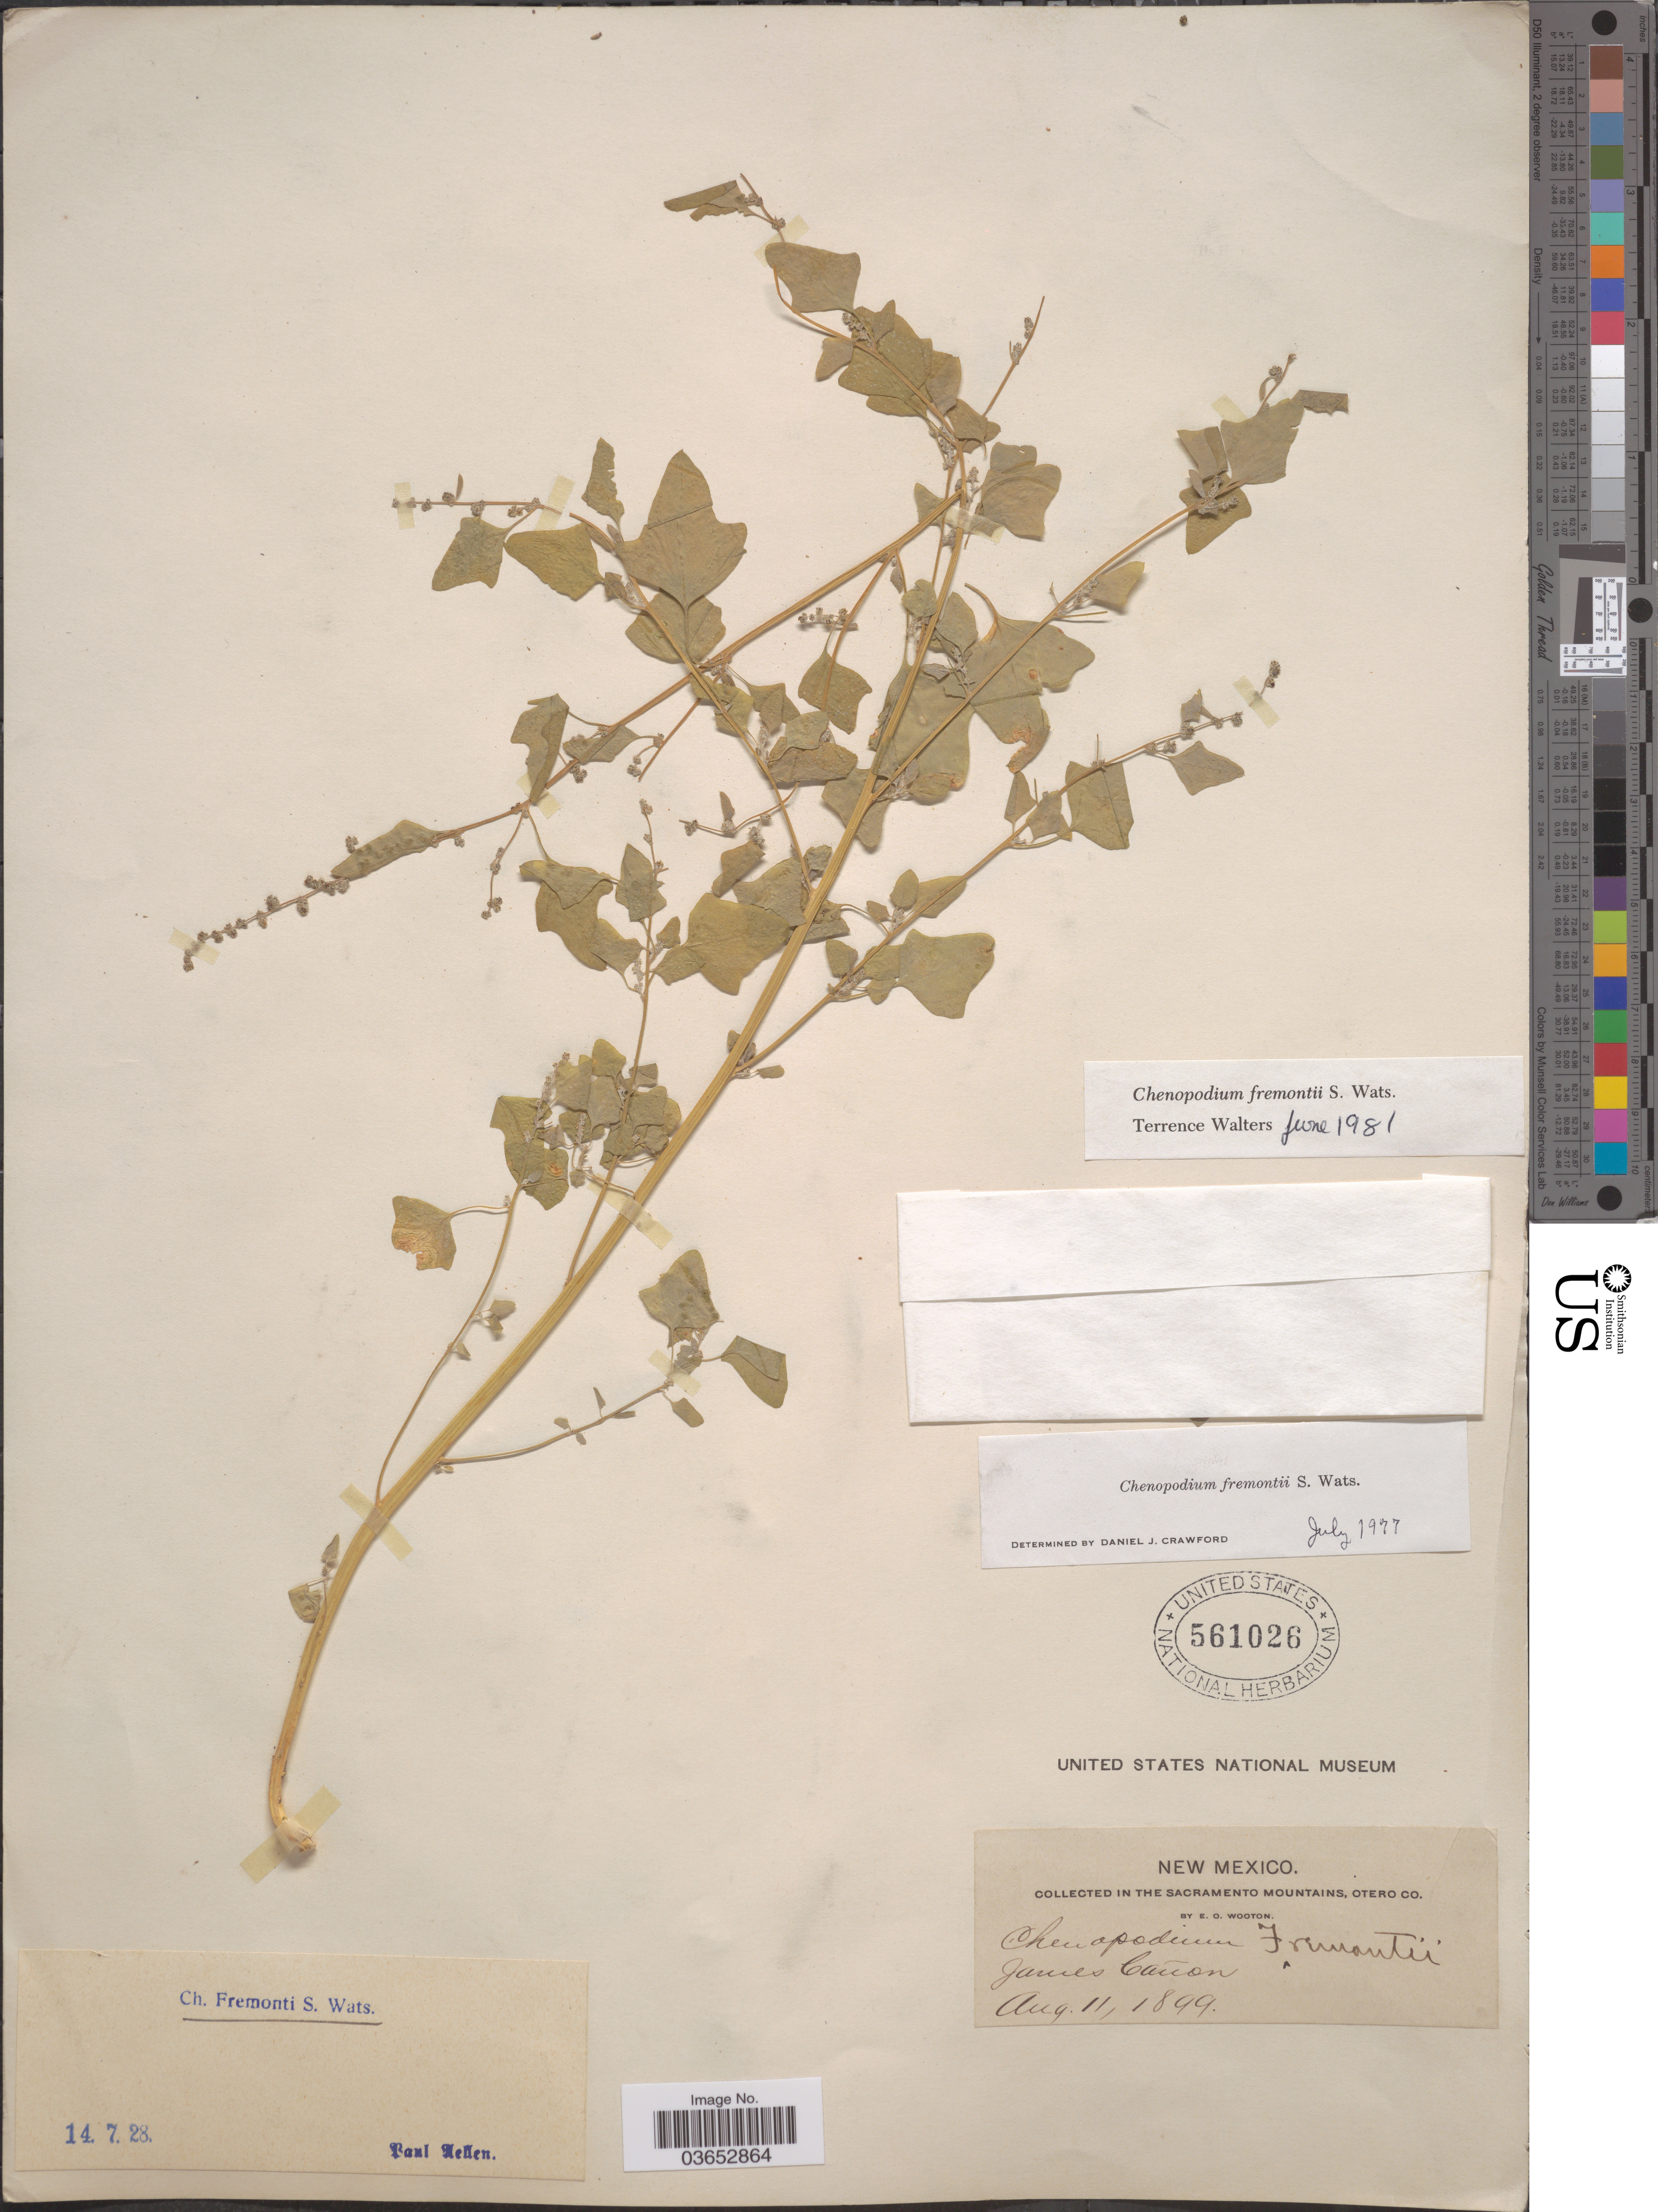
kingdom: Plantae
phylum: Tracheophyta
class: Magnoliopsida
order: Caryophyllales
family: Amaranthaceae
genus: Chenopodium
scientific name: Chenopodium fremontii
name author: S. Watson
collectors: E. O. Wooton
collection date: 1899-08-11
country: United States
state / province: New Mexico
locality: In the Sacramento Mountains, Otero Co. James Cañon.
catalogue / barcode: US 561026